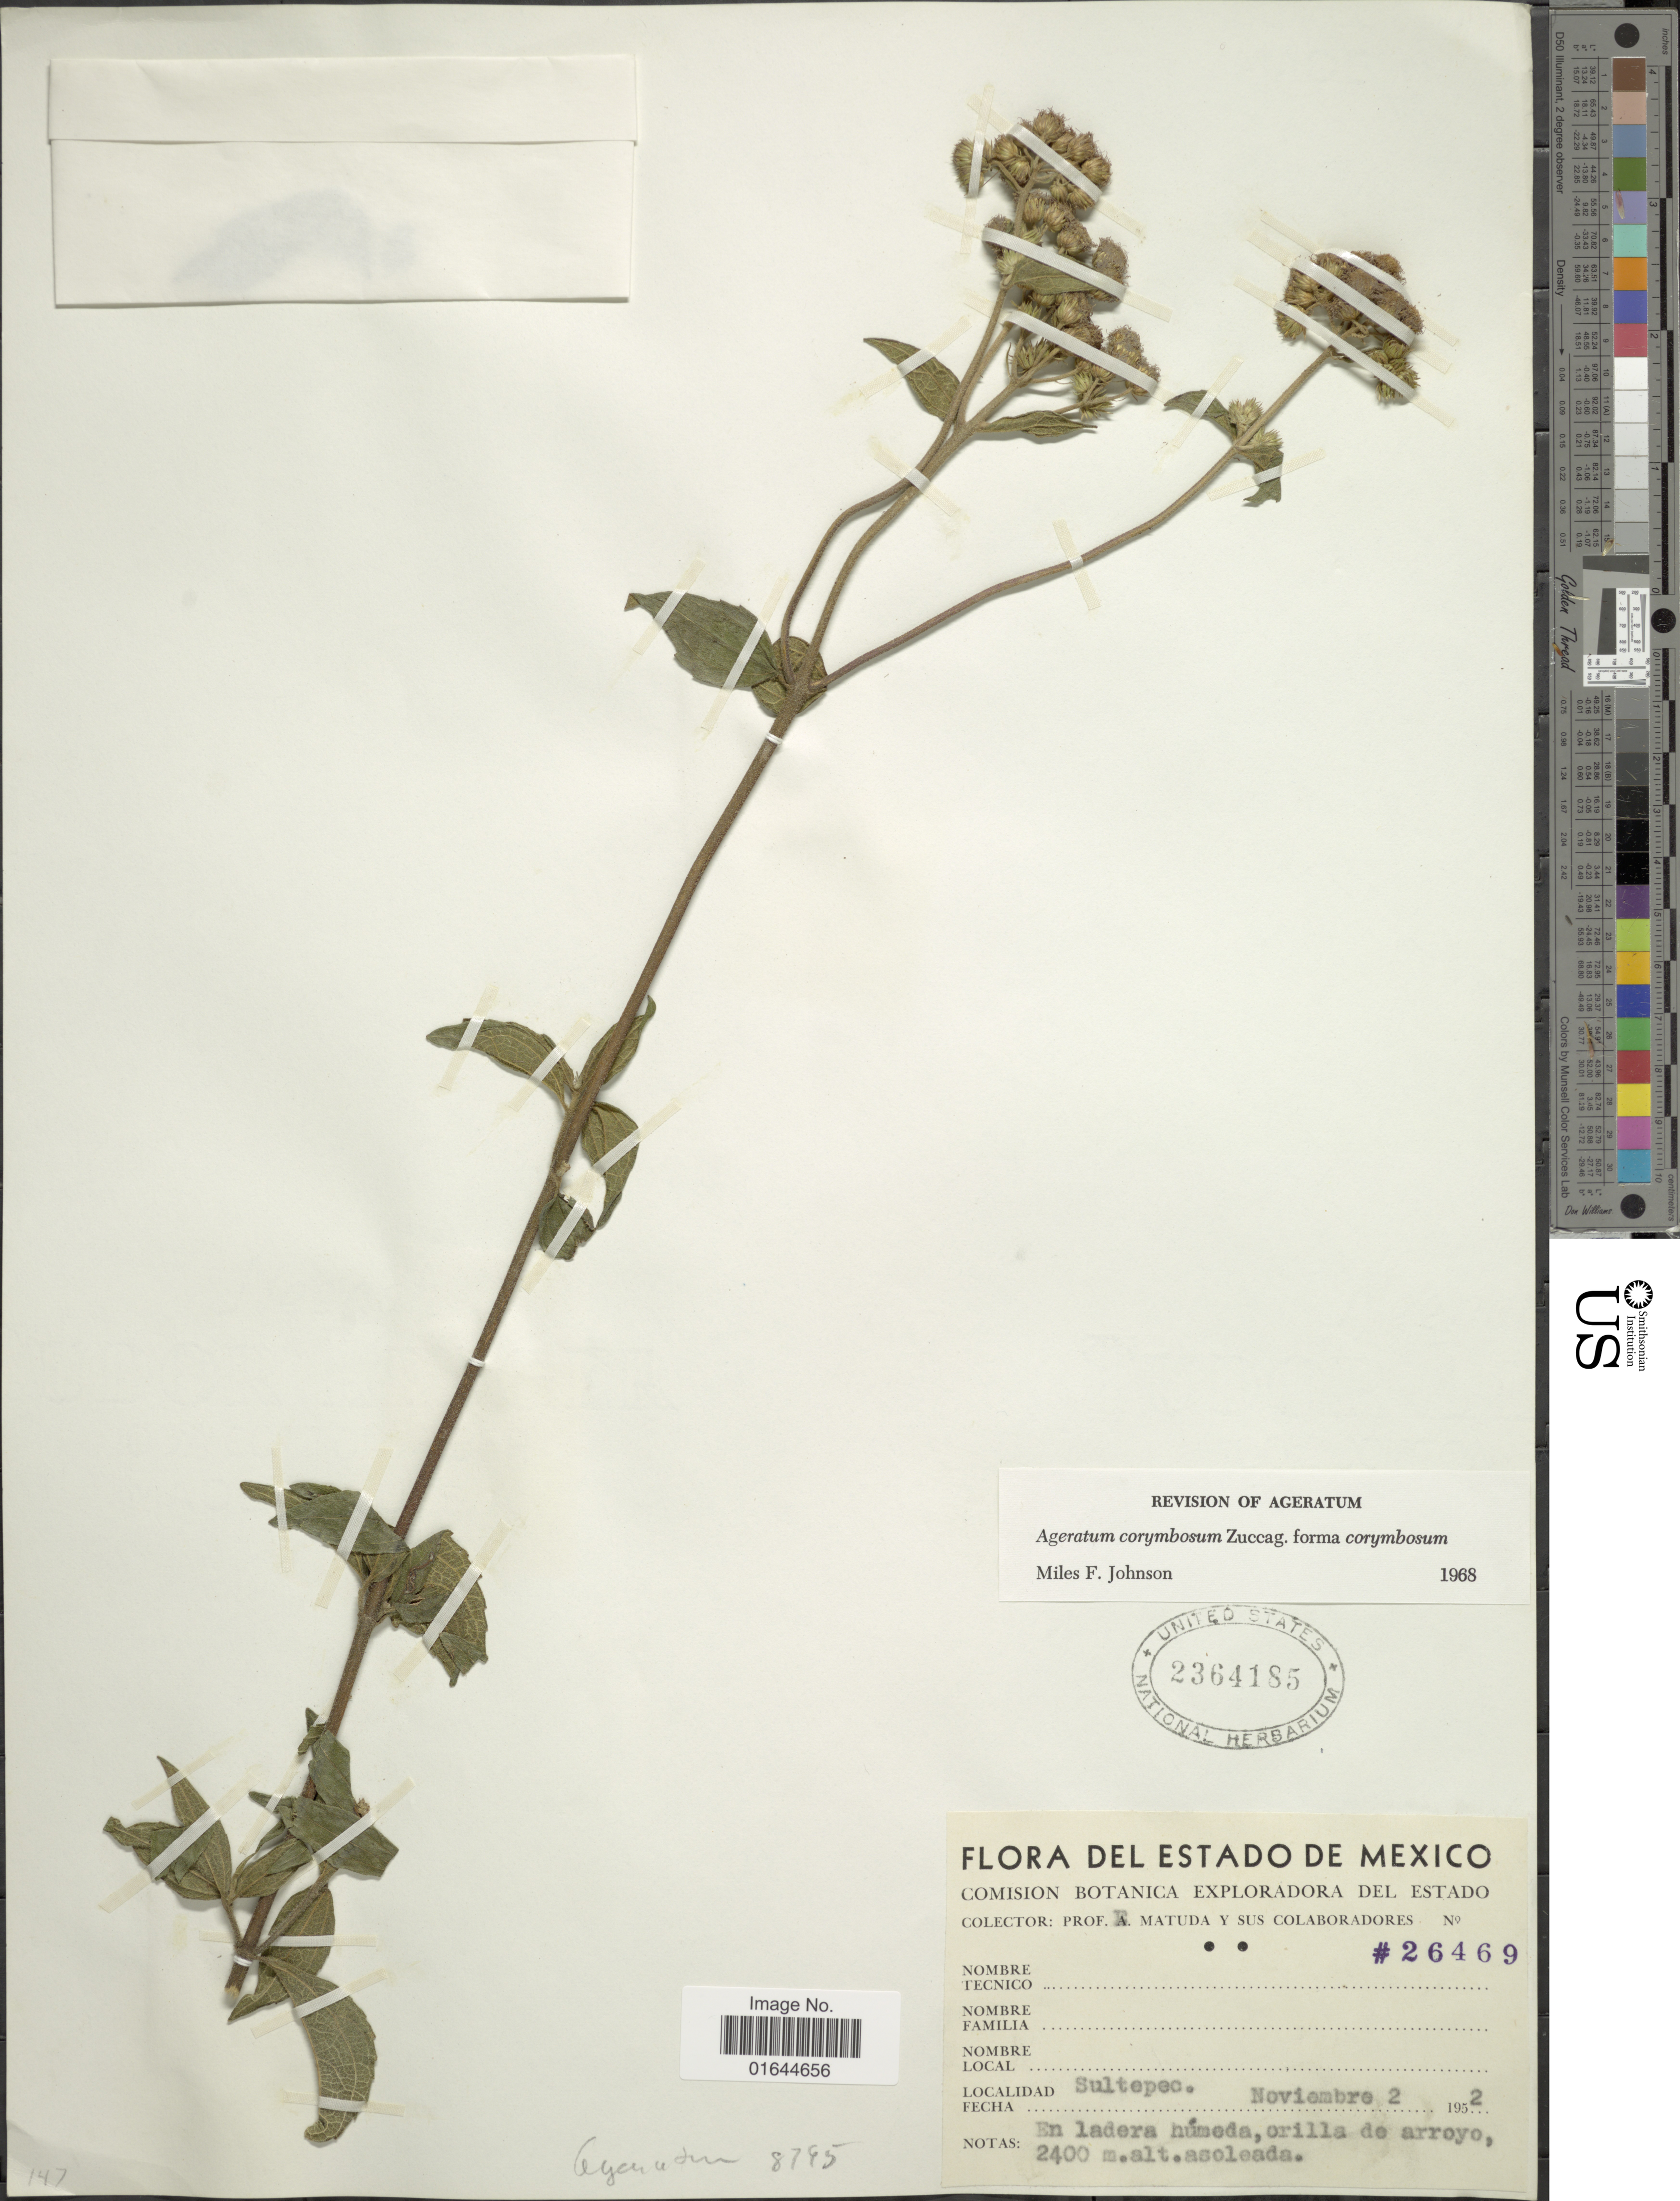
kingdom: Plantae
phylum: Tracheophyta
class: Magnoliopsida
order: Asterales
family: Asteraceae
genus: Ageratum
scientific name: Ageratum corymbosum f. corymbosum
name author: Zuccagni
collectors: E. Matuda & et al.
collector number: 26469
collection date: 1952-11-02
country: Mexico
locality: Sultepec.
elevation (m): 2400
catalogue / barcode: US 2364185